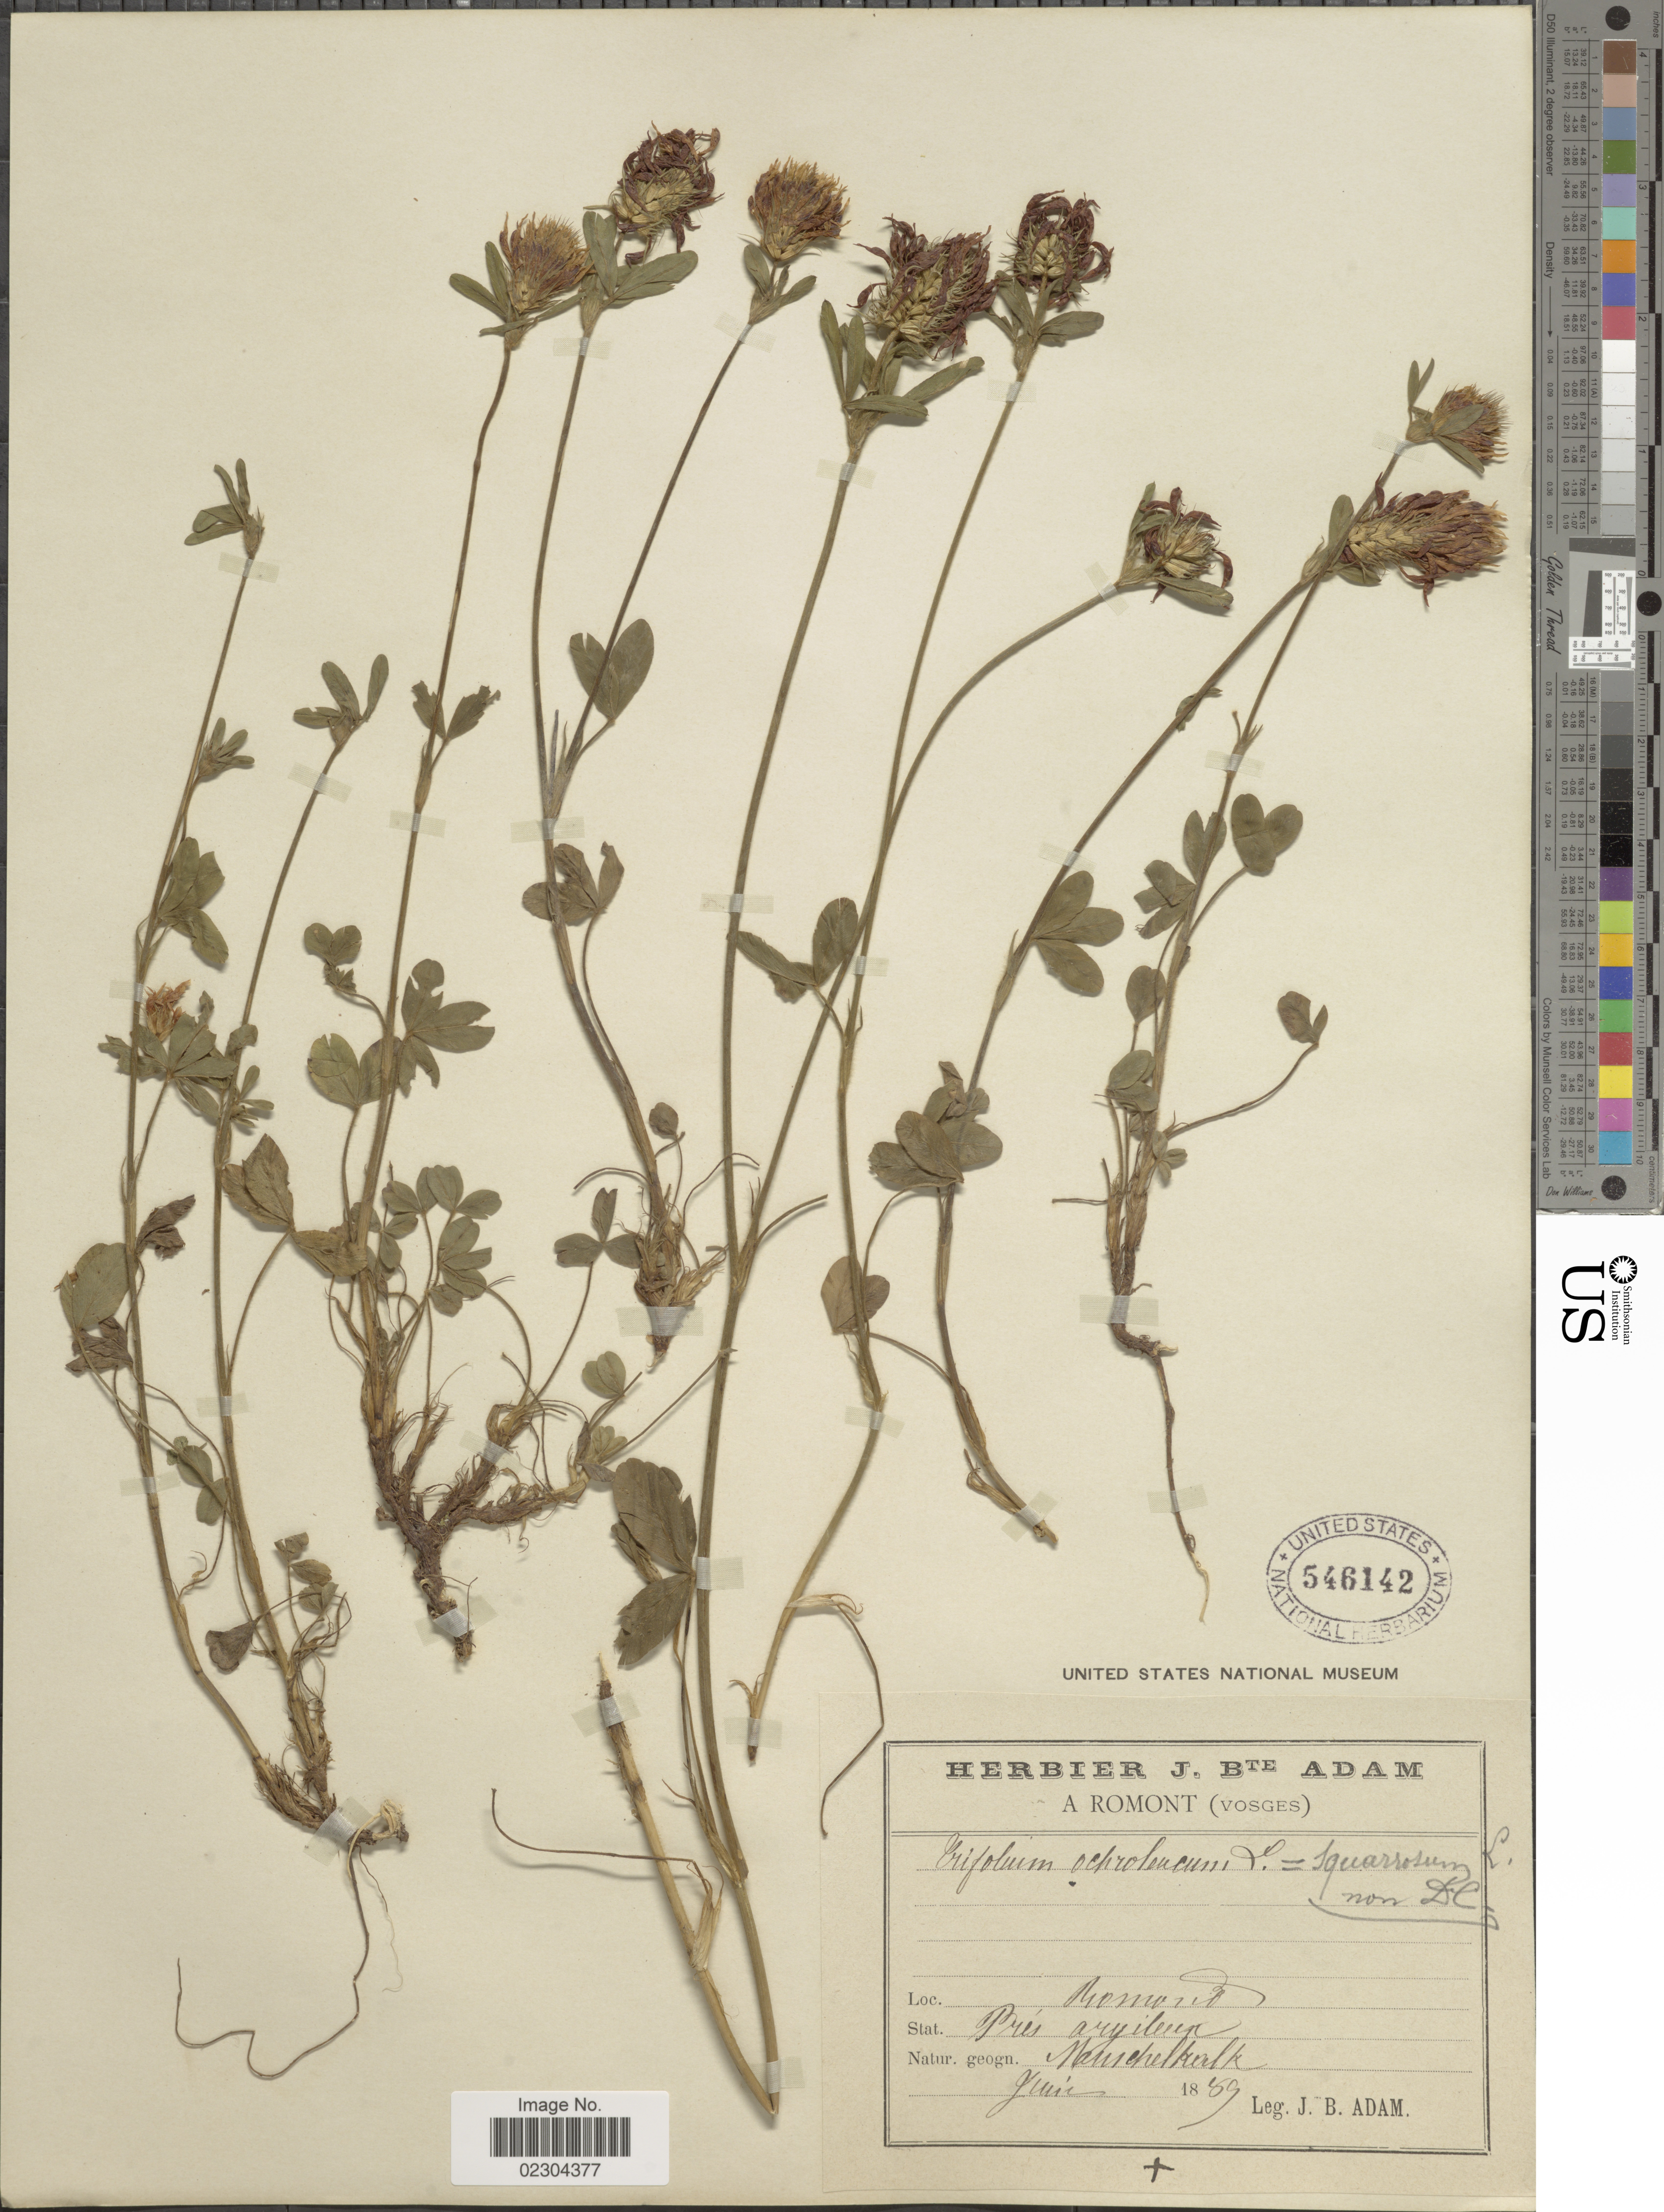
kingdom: Plantae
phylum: Tracheophyta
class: Magnoliopsida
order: Fabales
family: Fabaceae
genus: Trifolium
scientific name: Trifolium ochroleucon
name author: Huds.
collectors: J. Adam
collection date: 1889-06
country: France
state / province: Grand Est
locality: Romond, Pres argileux [interpreted], Muschelkalk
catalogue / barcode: US 546142